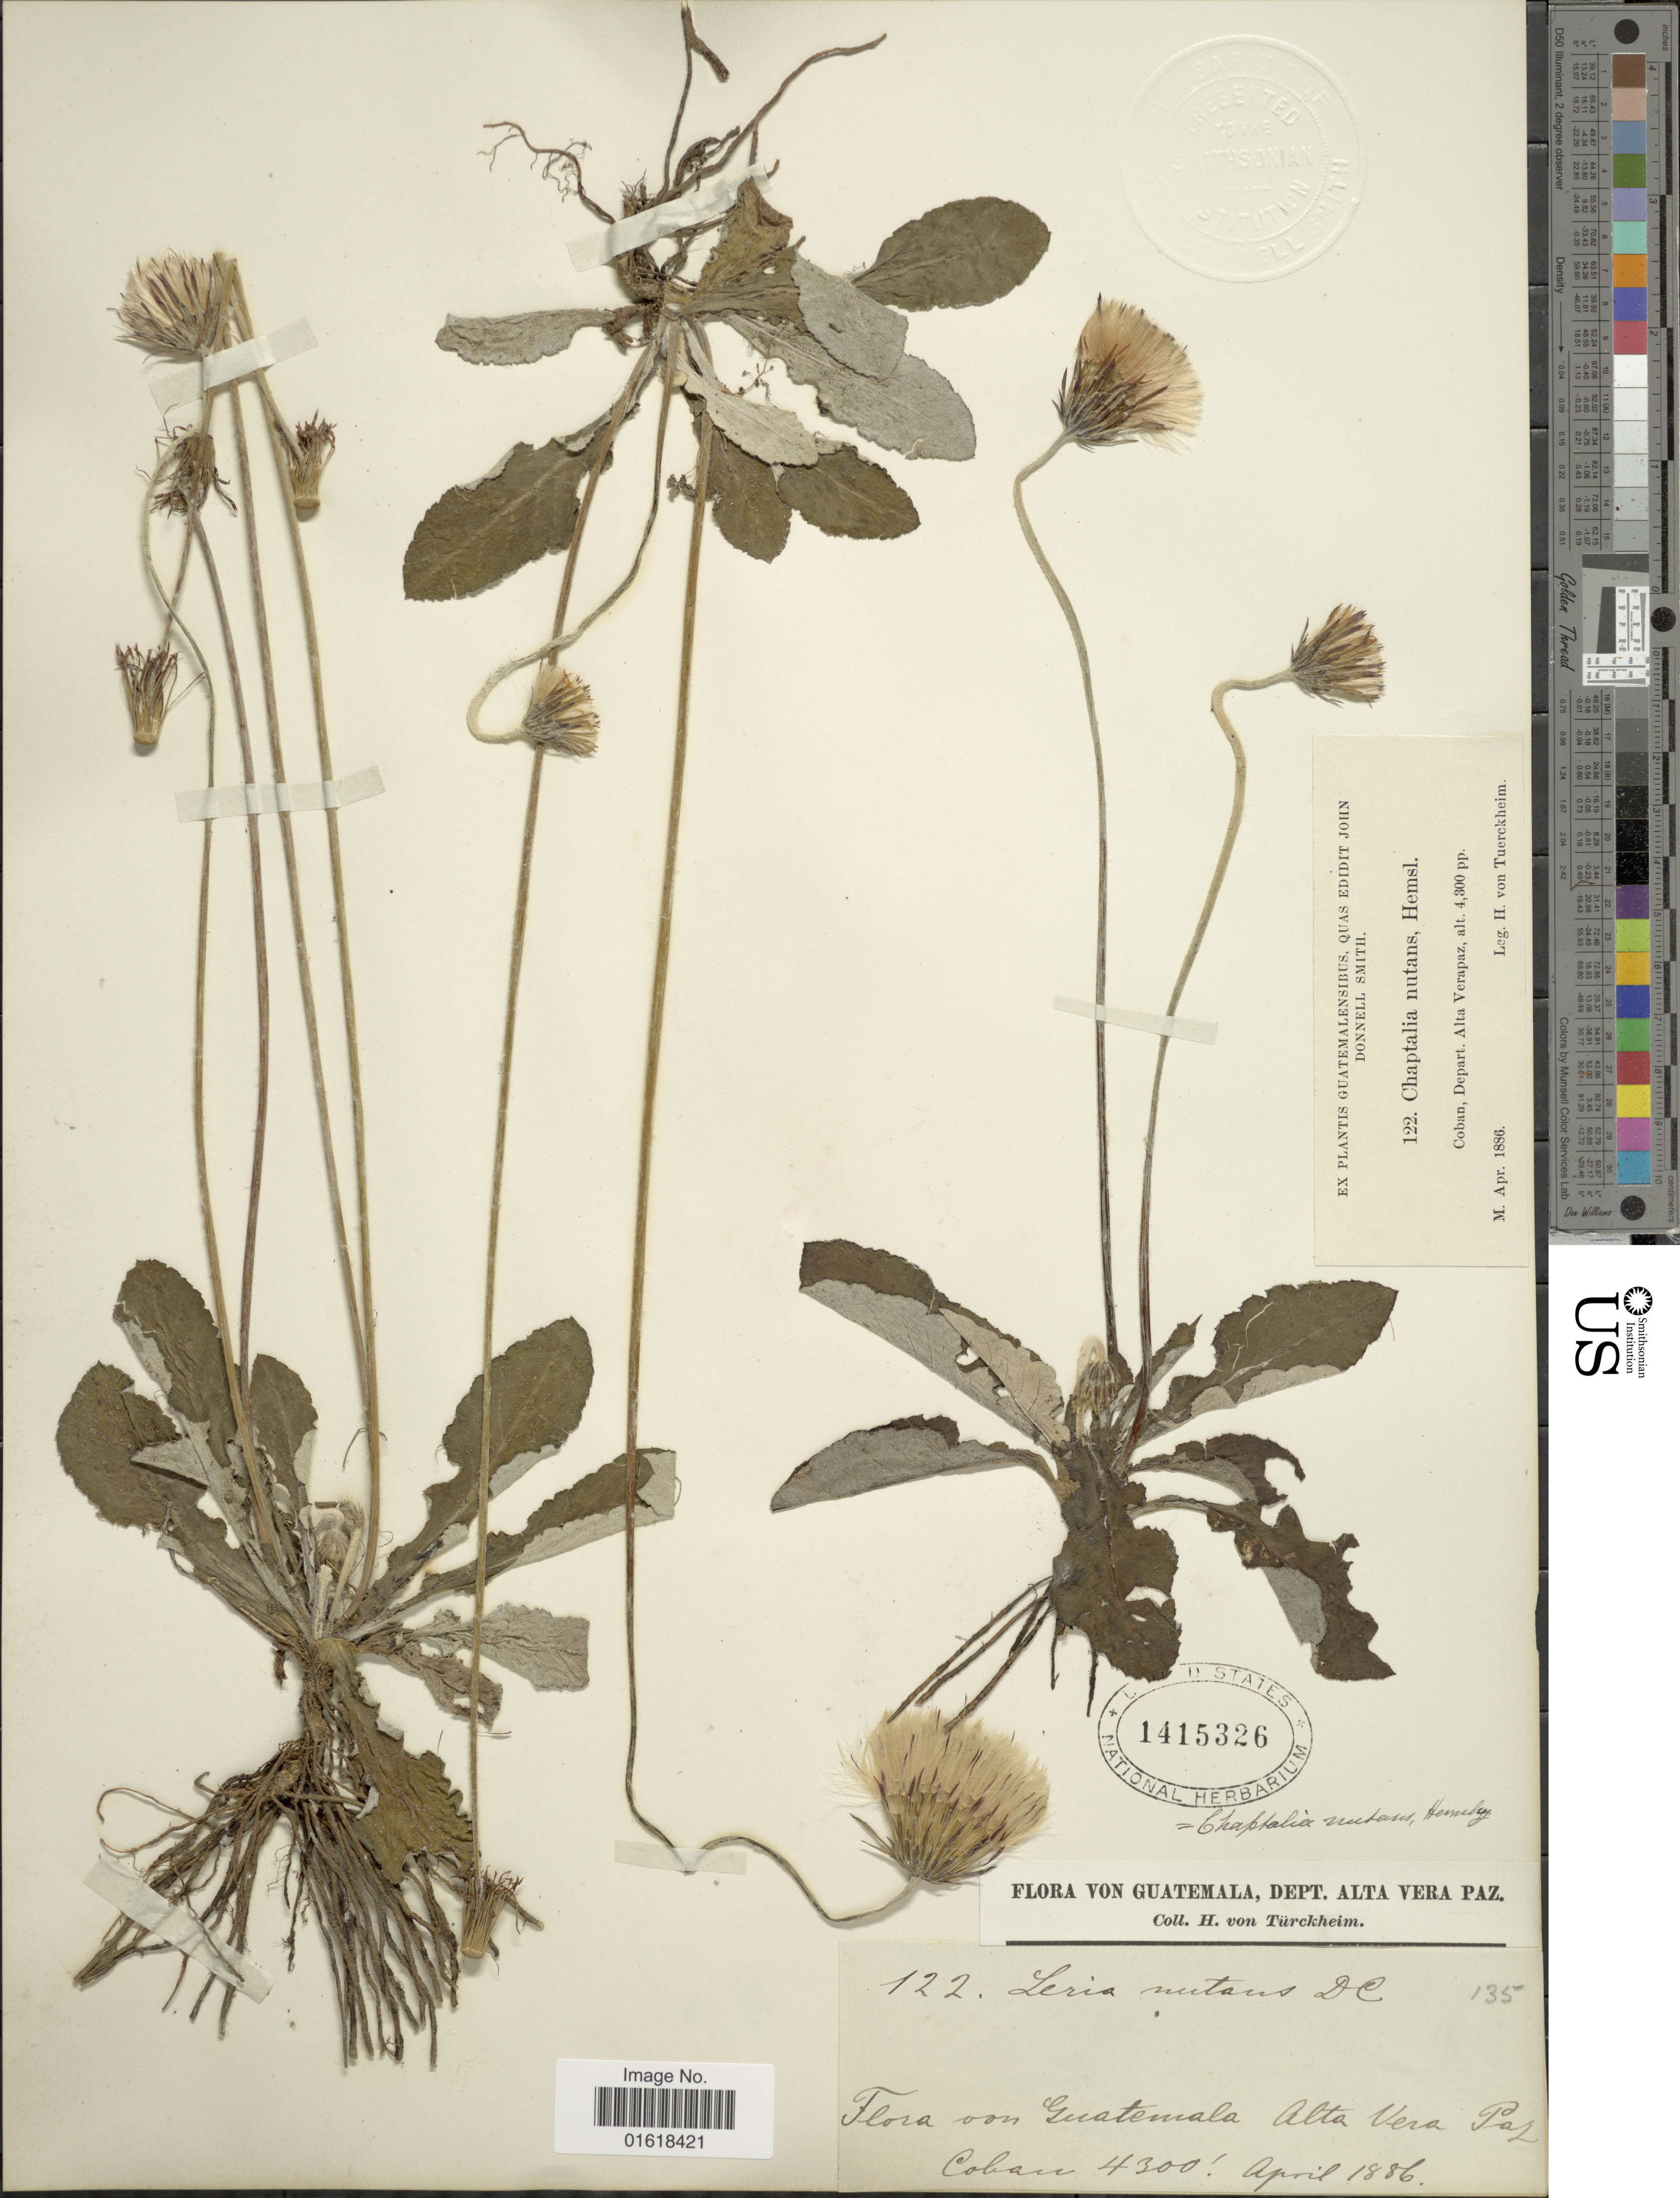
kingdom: Plantae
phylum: Tracheophyta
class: Magnoliopsida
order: Asterales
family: Asteraceae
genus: Chaptalia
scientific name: Chaptalia nutans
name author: (L.) Pol.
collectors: H. von Türckheim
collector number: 122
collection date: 1886-04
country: Guatemala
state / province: Alta Verapaz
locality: Coban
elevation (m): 1311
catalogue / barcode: US 1415326